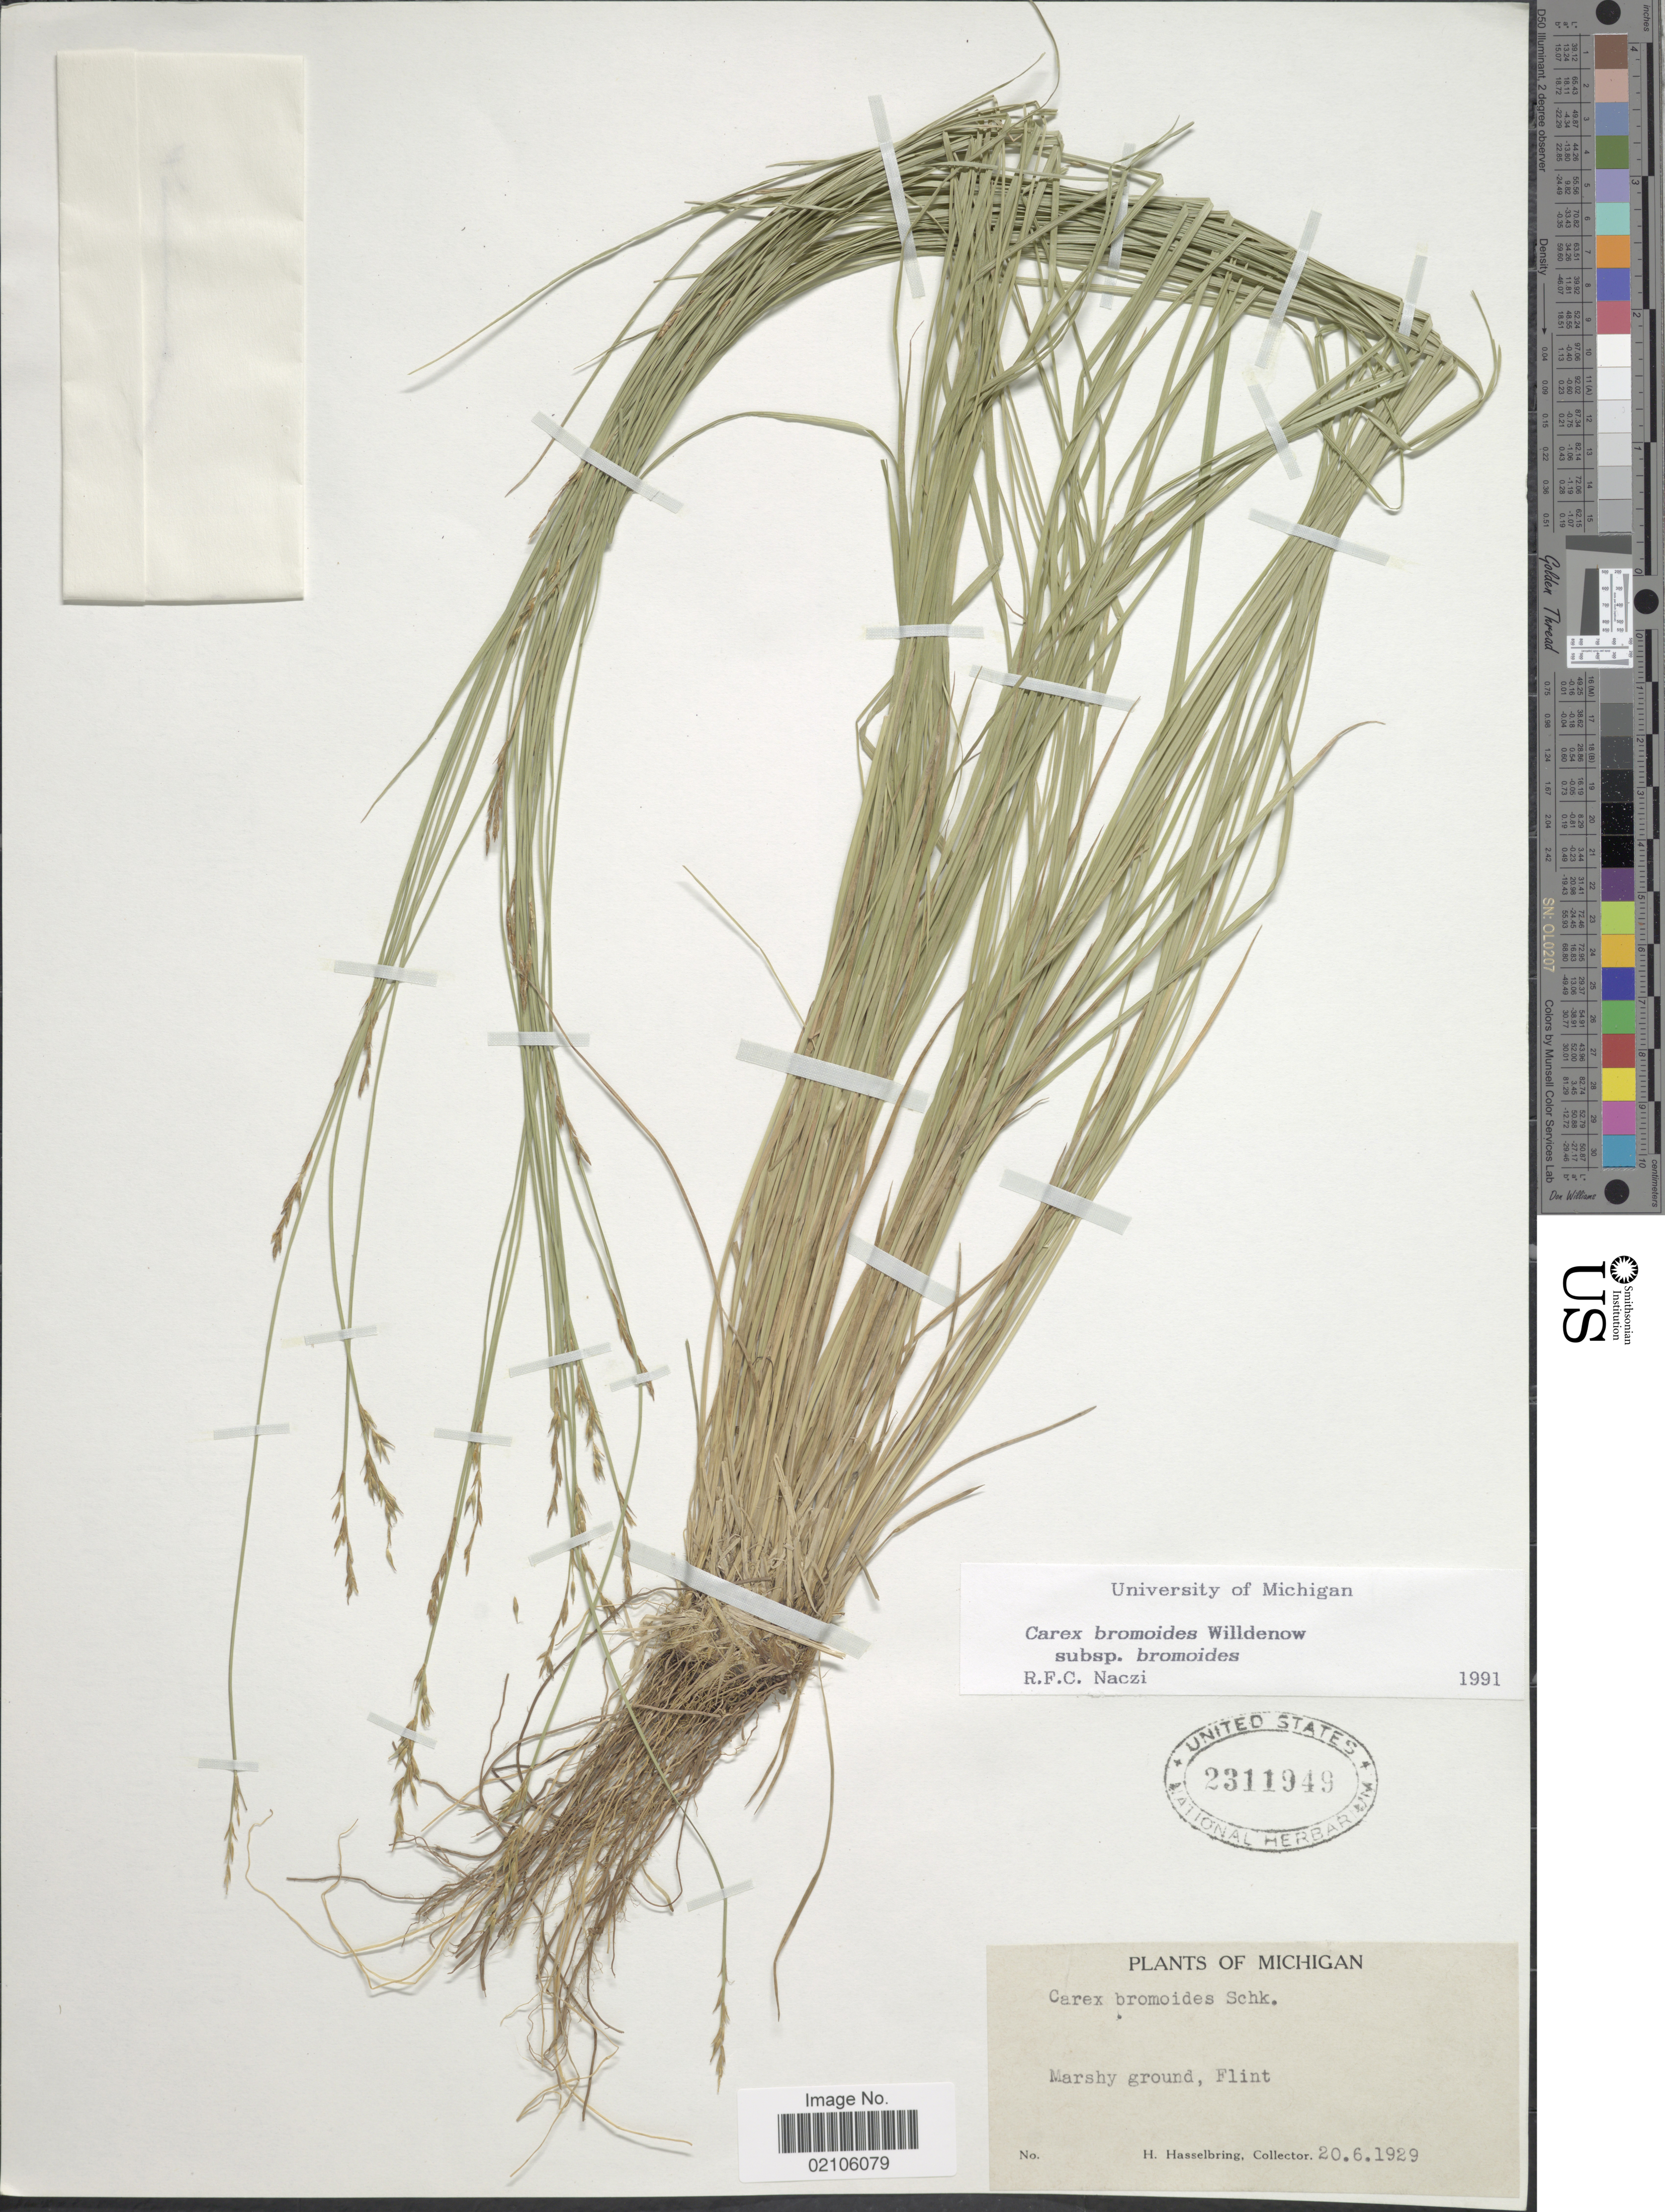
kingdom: Plantae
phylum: Tracheophyta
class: Liliopsida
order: Poales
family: Cyperaceae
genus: Carex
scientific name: Carex bromoides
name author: Willd.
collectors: H. Hasselbring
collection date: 1929-06-20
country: United States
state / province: Michigan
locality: Marshy ground, Flint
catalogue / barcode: US 2311949